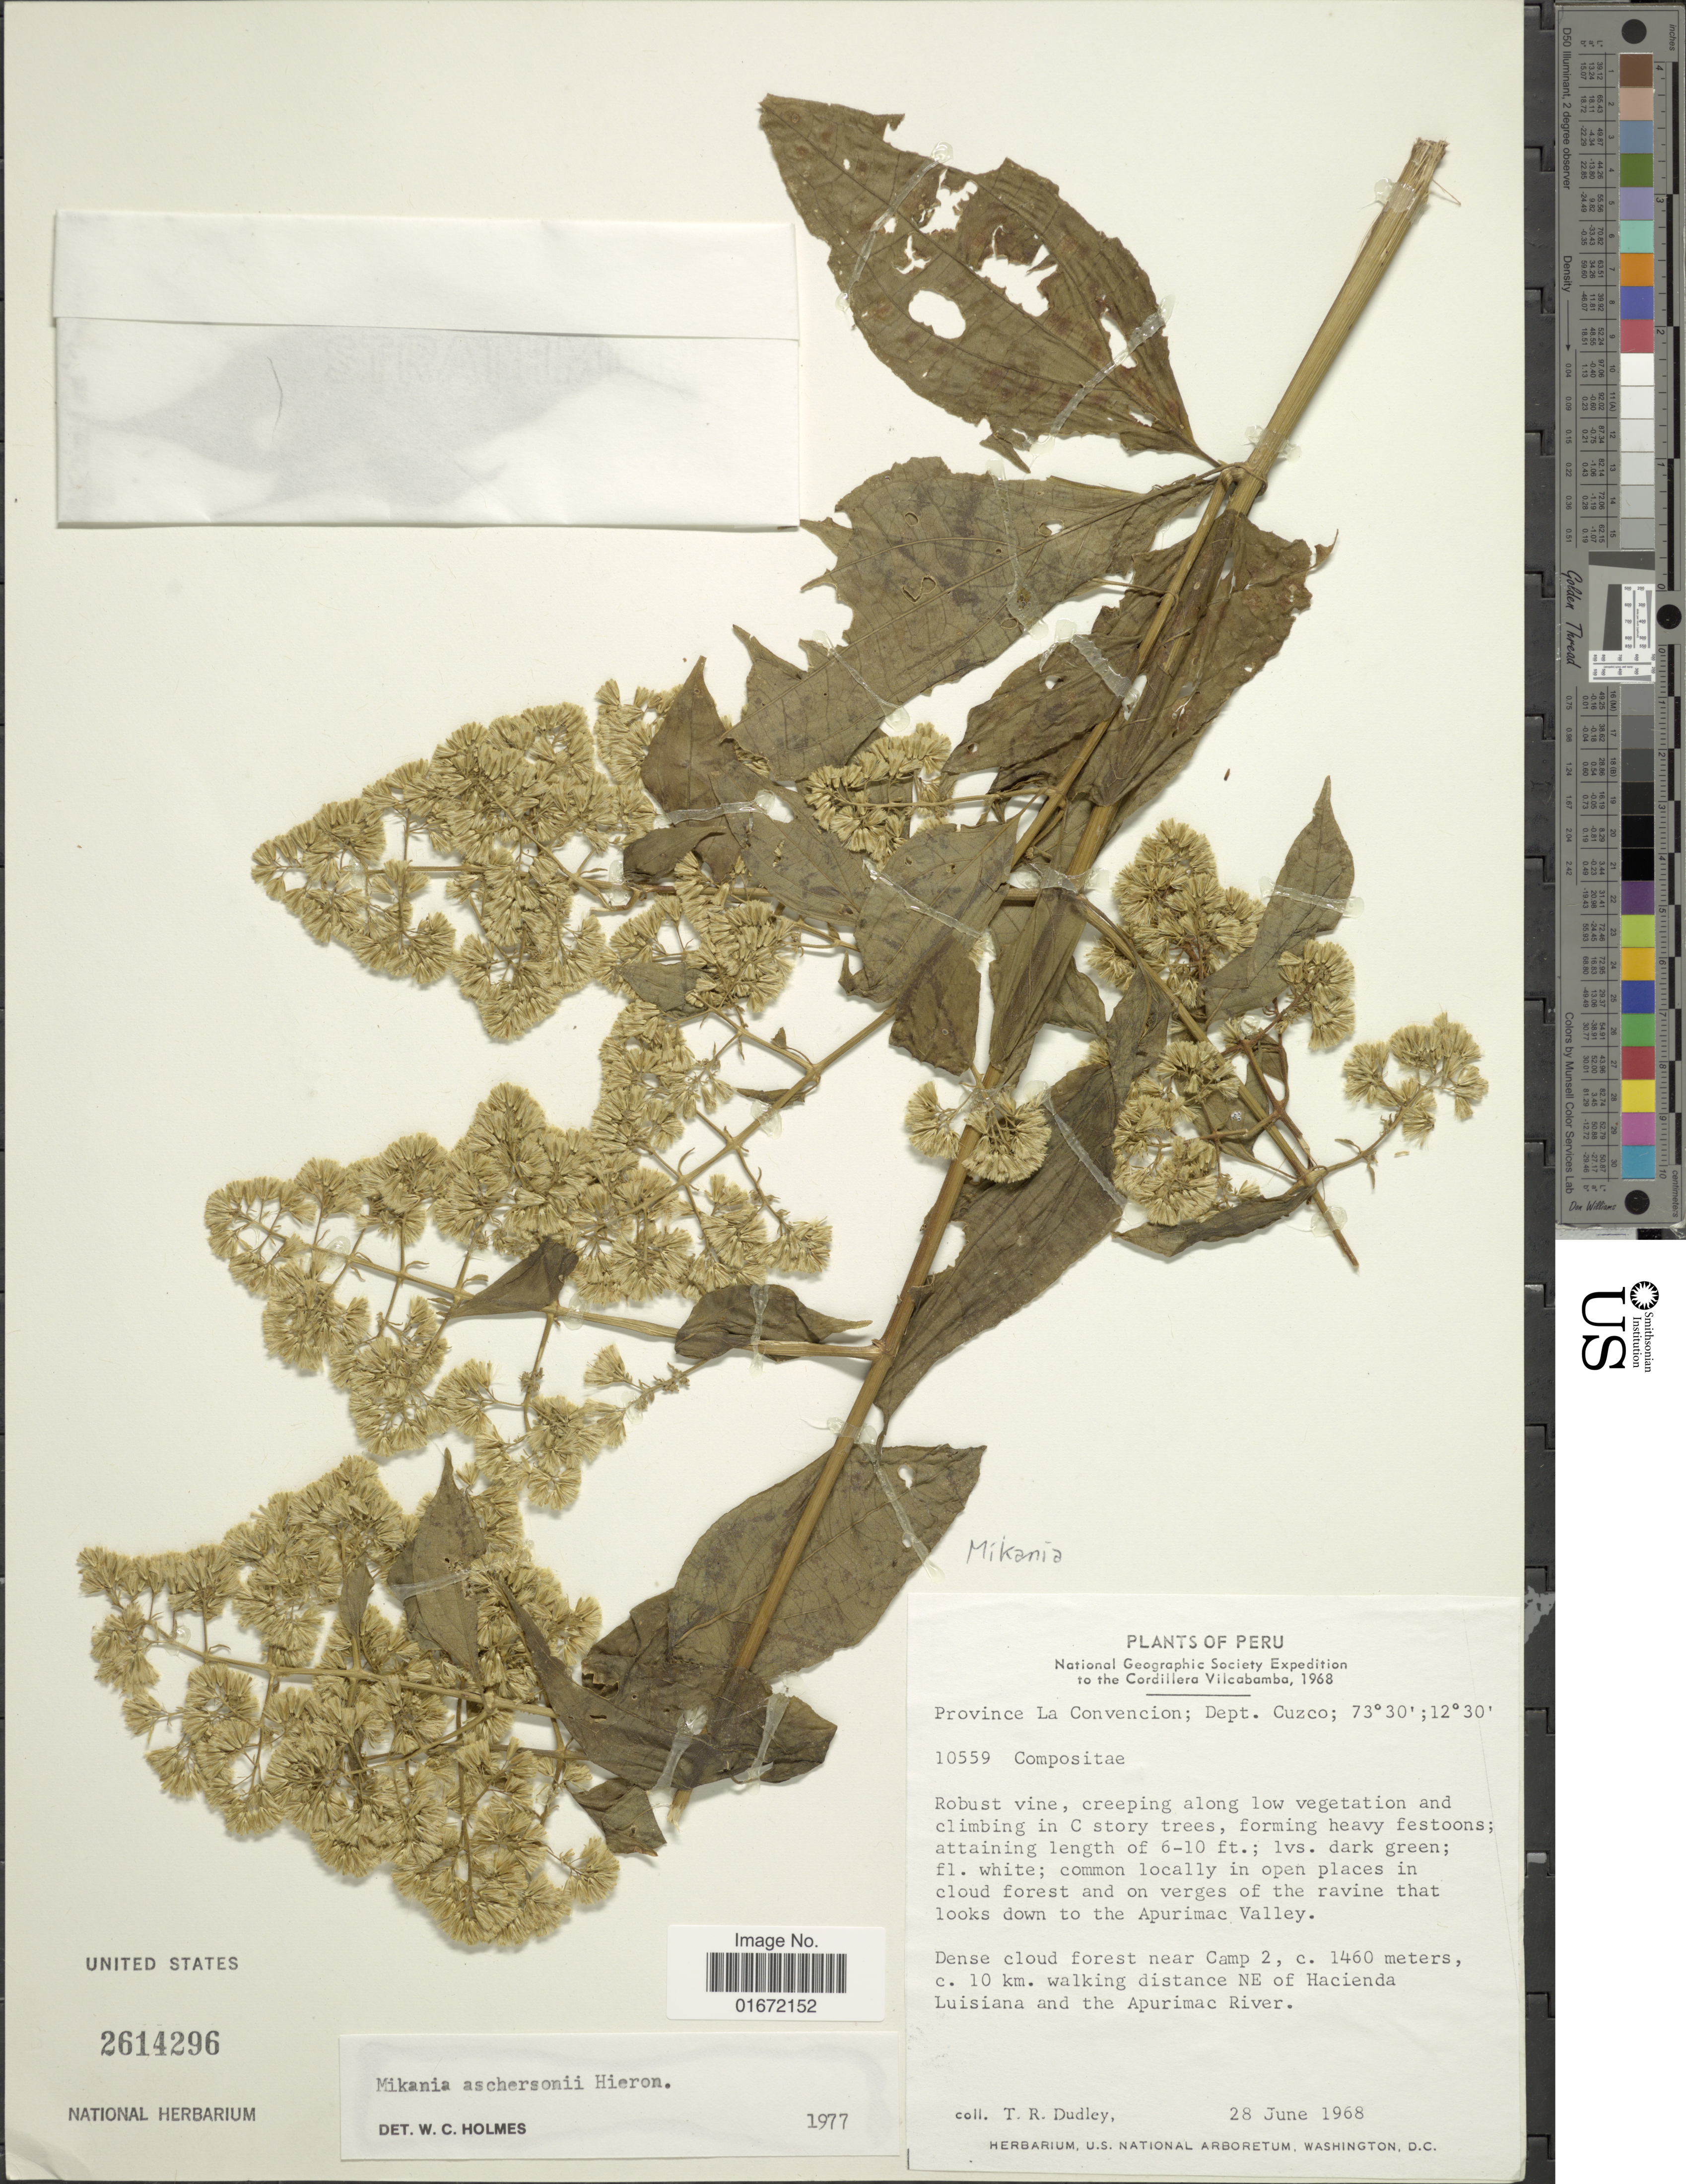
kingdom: Plantae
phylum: Tracheophyta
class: Magnoliopsida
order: Asterales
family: Asteraceae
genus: Mikania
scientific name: Mikania aschersonii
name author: Hieron.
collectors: T. R. Dudley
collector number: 10559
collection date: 1968-06-28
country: Peru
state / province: Cusco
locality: Province La Convencion; Dept. Cuzco. Common locally in open places in cloud forest and on verges of the ravine that looks down to the Apurimac Valley. Dense cloud forest near Camp 2, c. 1460 meters, c. 10 km. walking distance NE of Hacienda Luisiana and the Apurimac River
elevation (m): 1460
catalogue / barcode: US 2614296